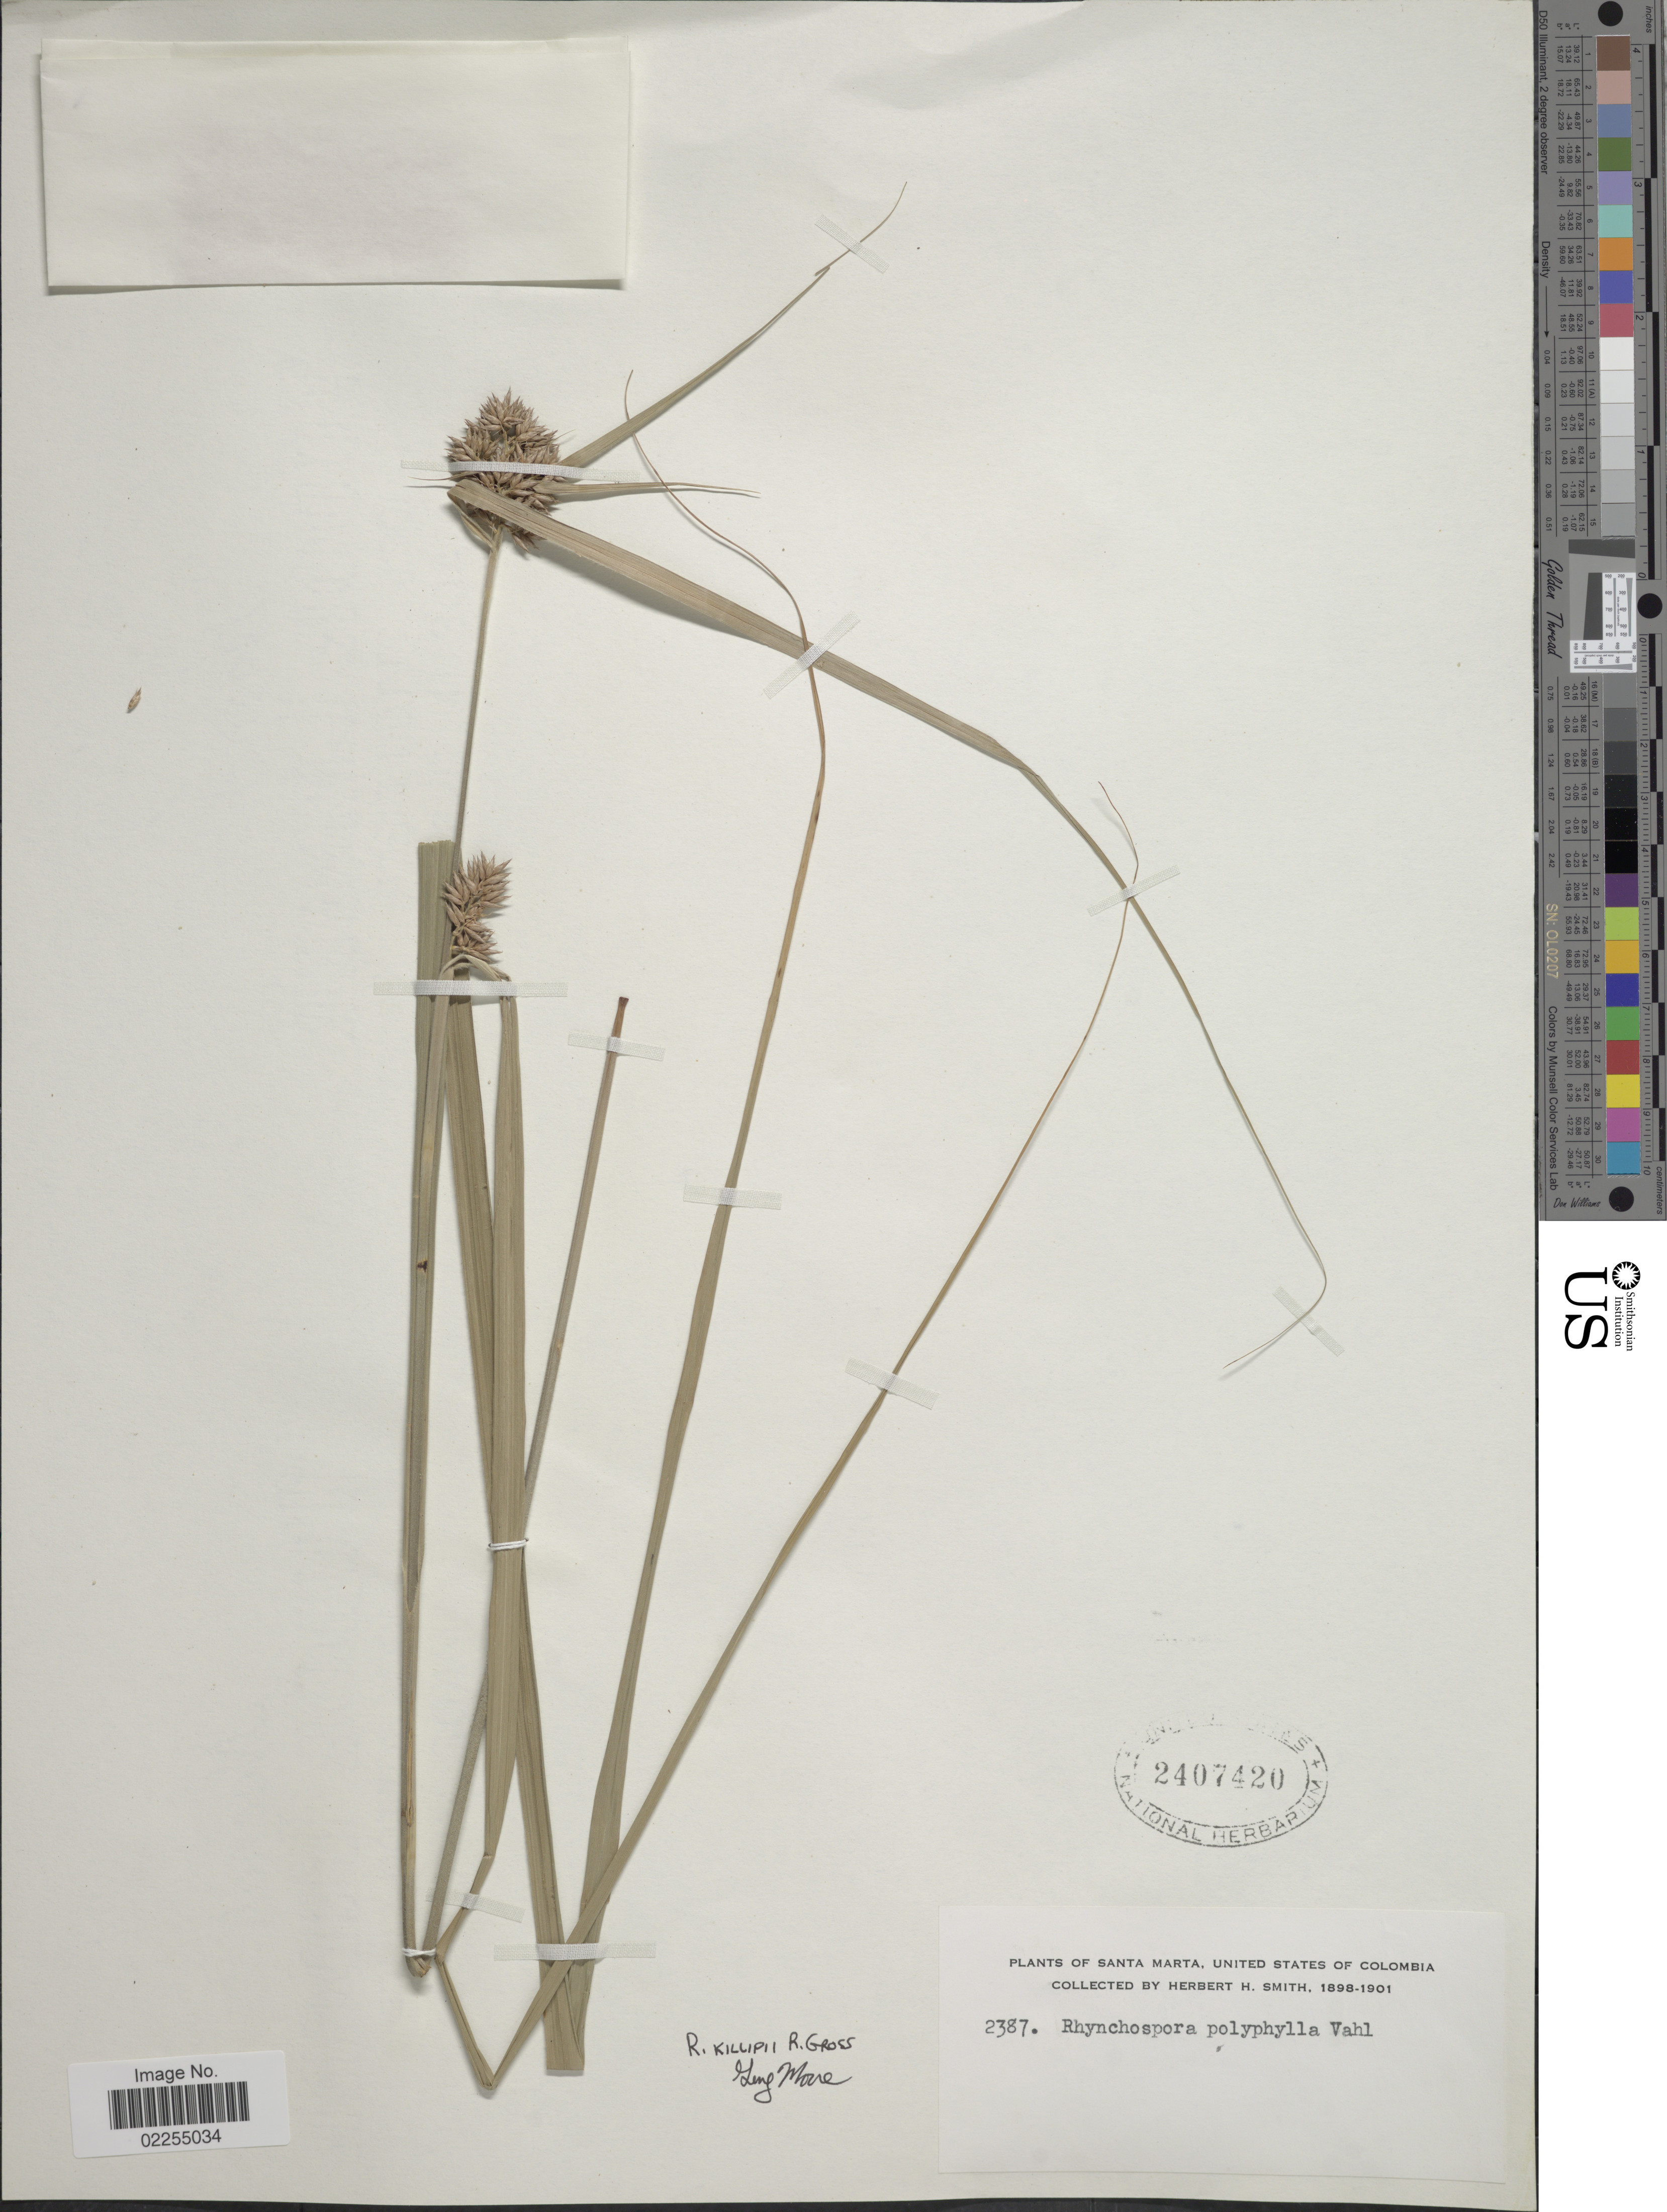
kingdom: Plantae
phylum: Tracheophyta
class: Liliopsida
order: Poales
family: Cyperaceae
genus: Rhynchospora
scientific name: Rhynchospora killipii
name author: Gross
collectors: Herbert H. Smith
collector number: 2387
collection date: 1898/1901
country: Colombia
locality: Santa Marta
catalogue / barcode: US 2407420